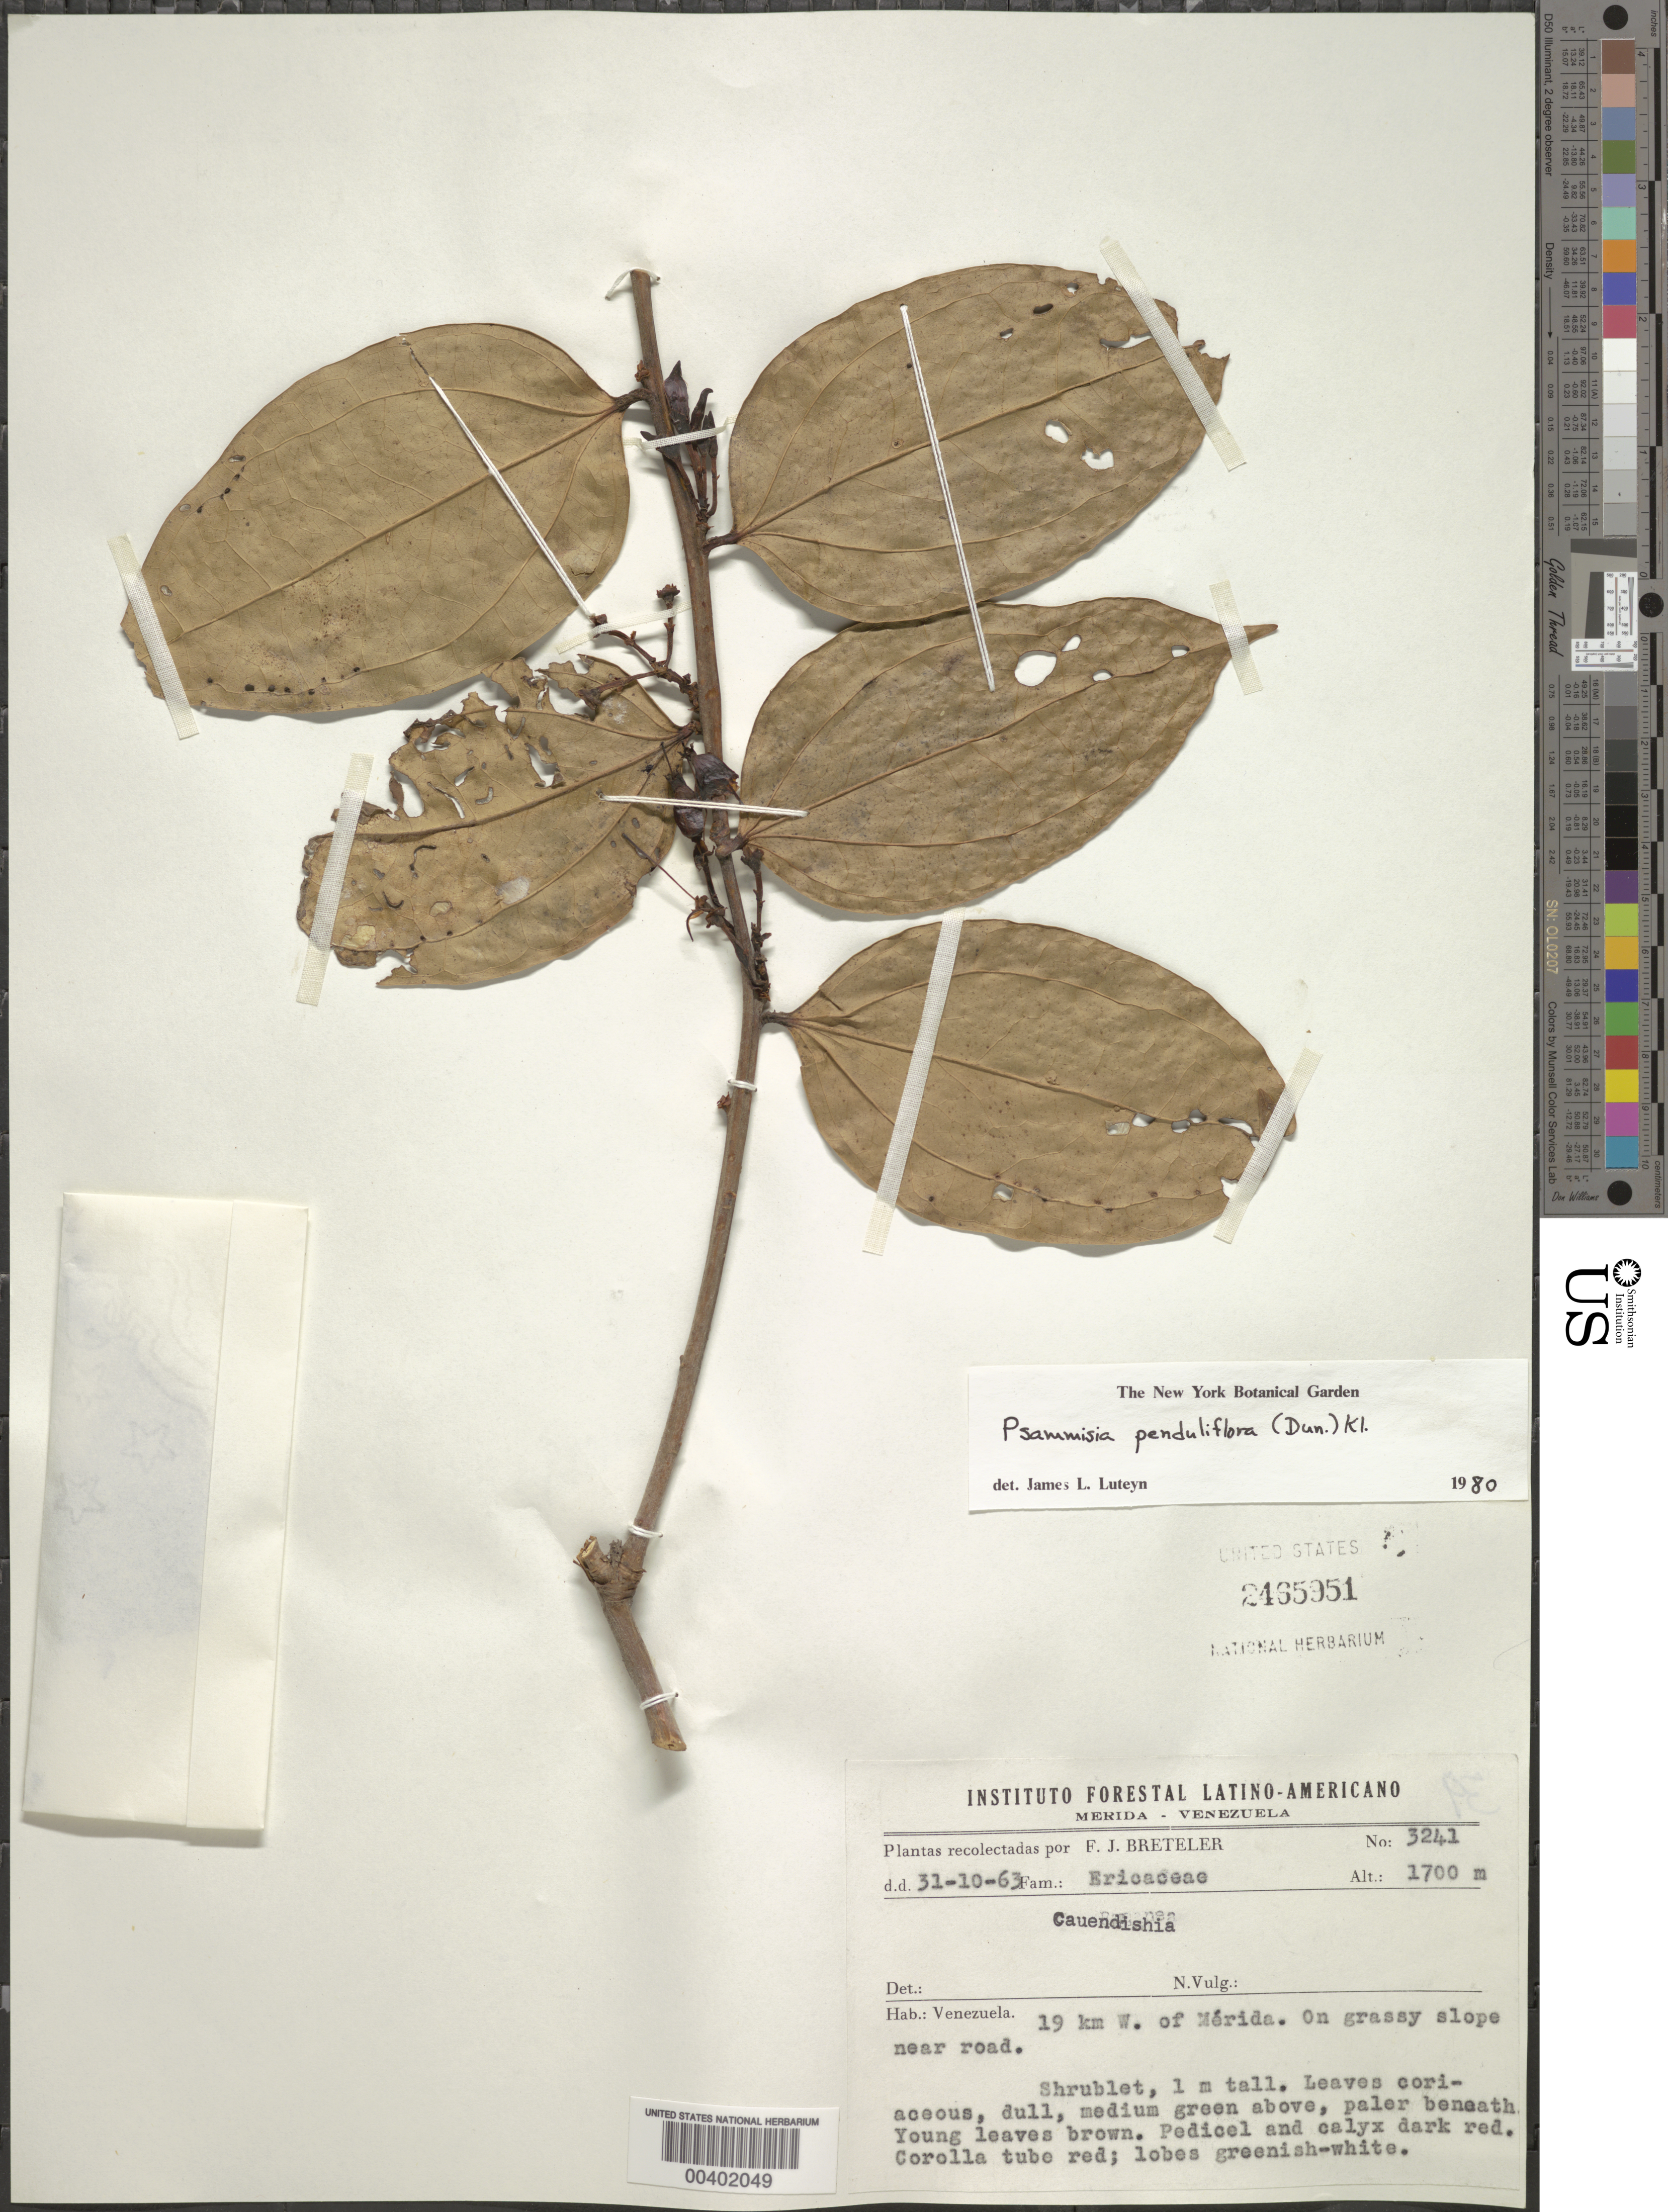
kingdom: Plantae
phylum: Tracheophyta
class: Magnoliopsida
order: Ericales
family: Ericaceae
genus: Psammisia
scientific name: Psammisia penduliflora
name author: (Dunal) Klotzsch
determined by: Luteyn, J. L.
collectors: F. J. Breteler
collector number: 3241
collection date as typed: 31 Oct 1963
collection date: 1963-10-31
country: Venezuela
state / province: Mérida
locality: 19 km. W. of Mérida.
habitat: On grassy slope near road.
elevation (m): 1700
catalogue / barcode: US 2465951